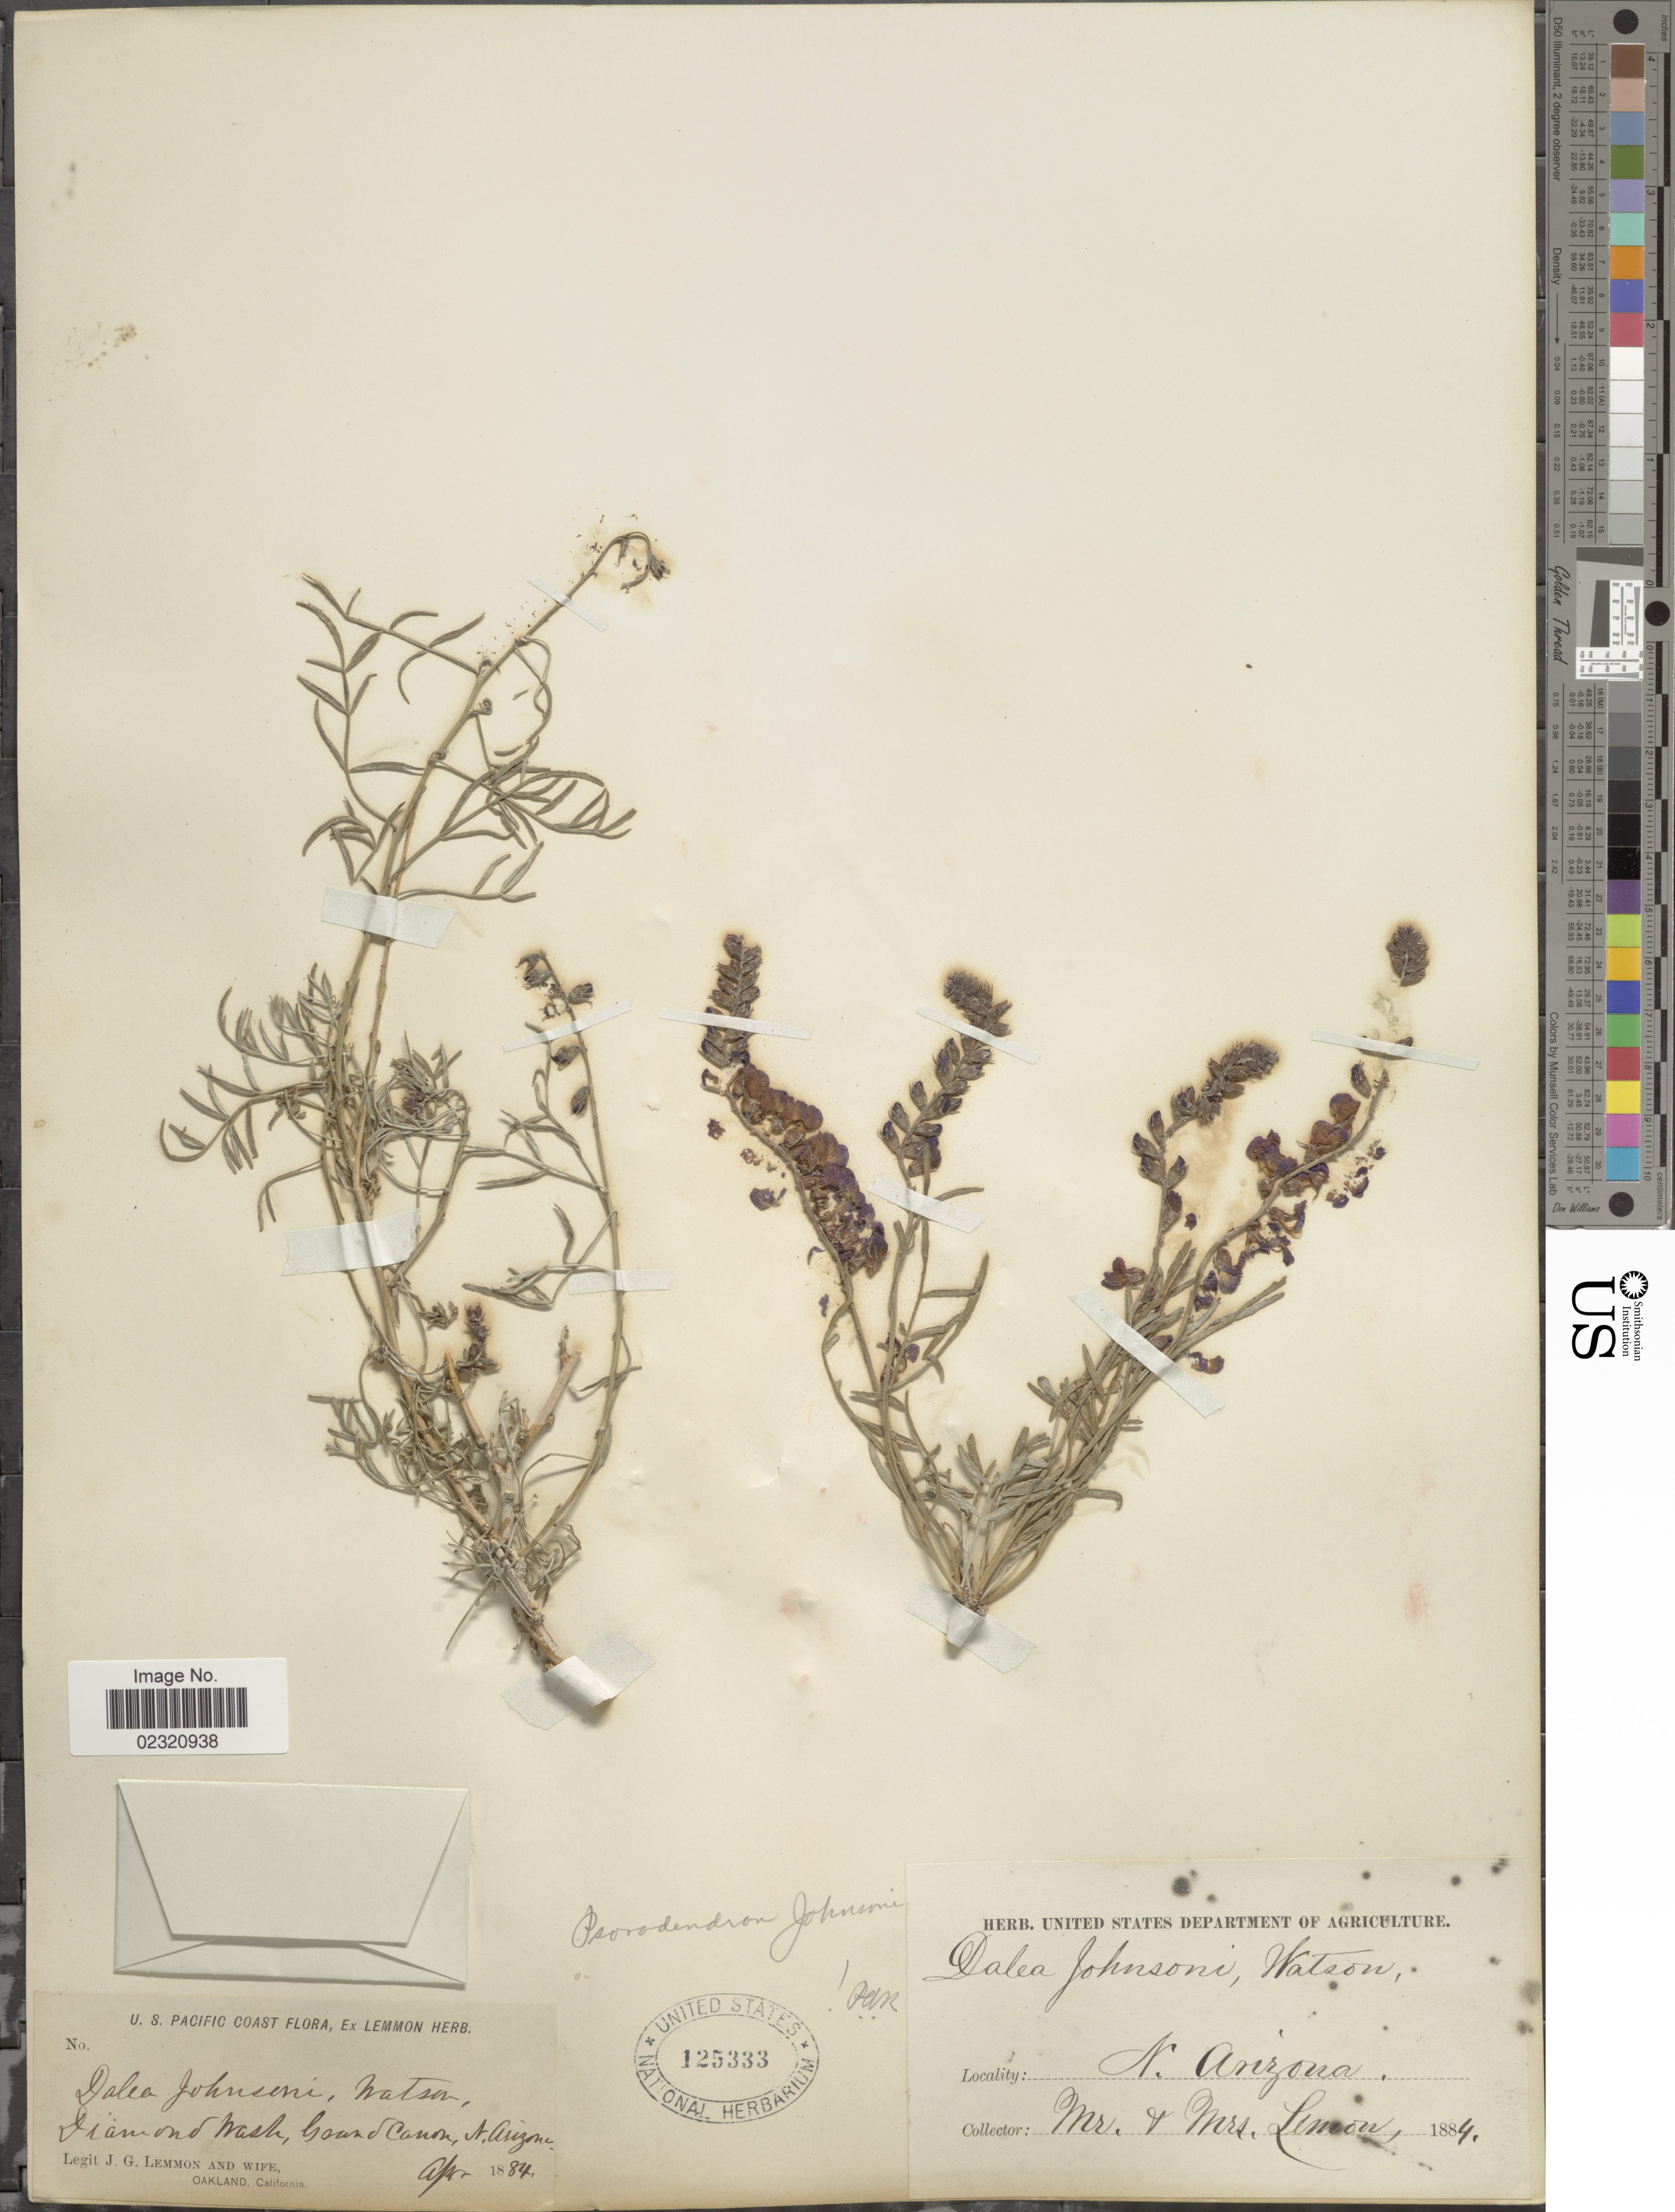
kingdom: Plantae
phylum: Tracheophyta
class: Magnoliopsida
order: Fabales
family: Fabaceae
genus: Psorothamnus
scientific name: Psorothamnus fremontii var. attenuatus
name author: Barneby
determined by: Strong, Mark T., (BOT), Smithsonian Institution - National Museum of Natural History (UNITED STATES)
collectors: J. Lemmon & Mrs. J. G. Lemmon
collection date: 1884-04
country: United States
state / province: Arizona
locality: Diamond Wash, Grand Canon, N. Arizona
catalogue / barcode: US 125333